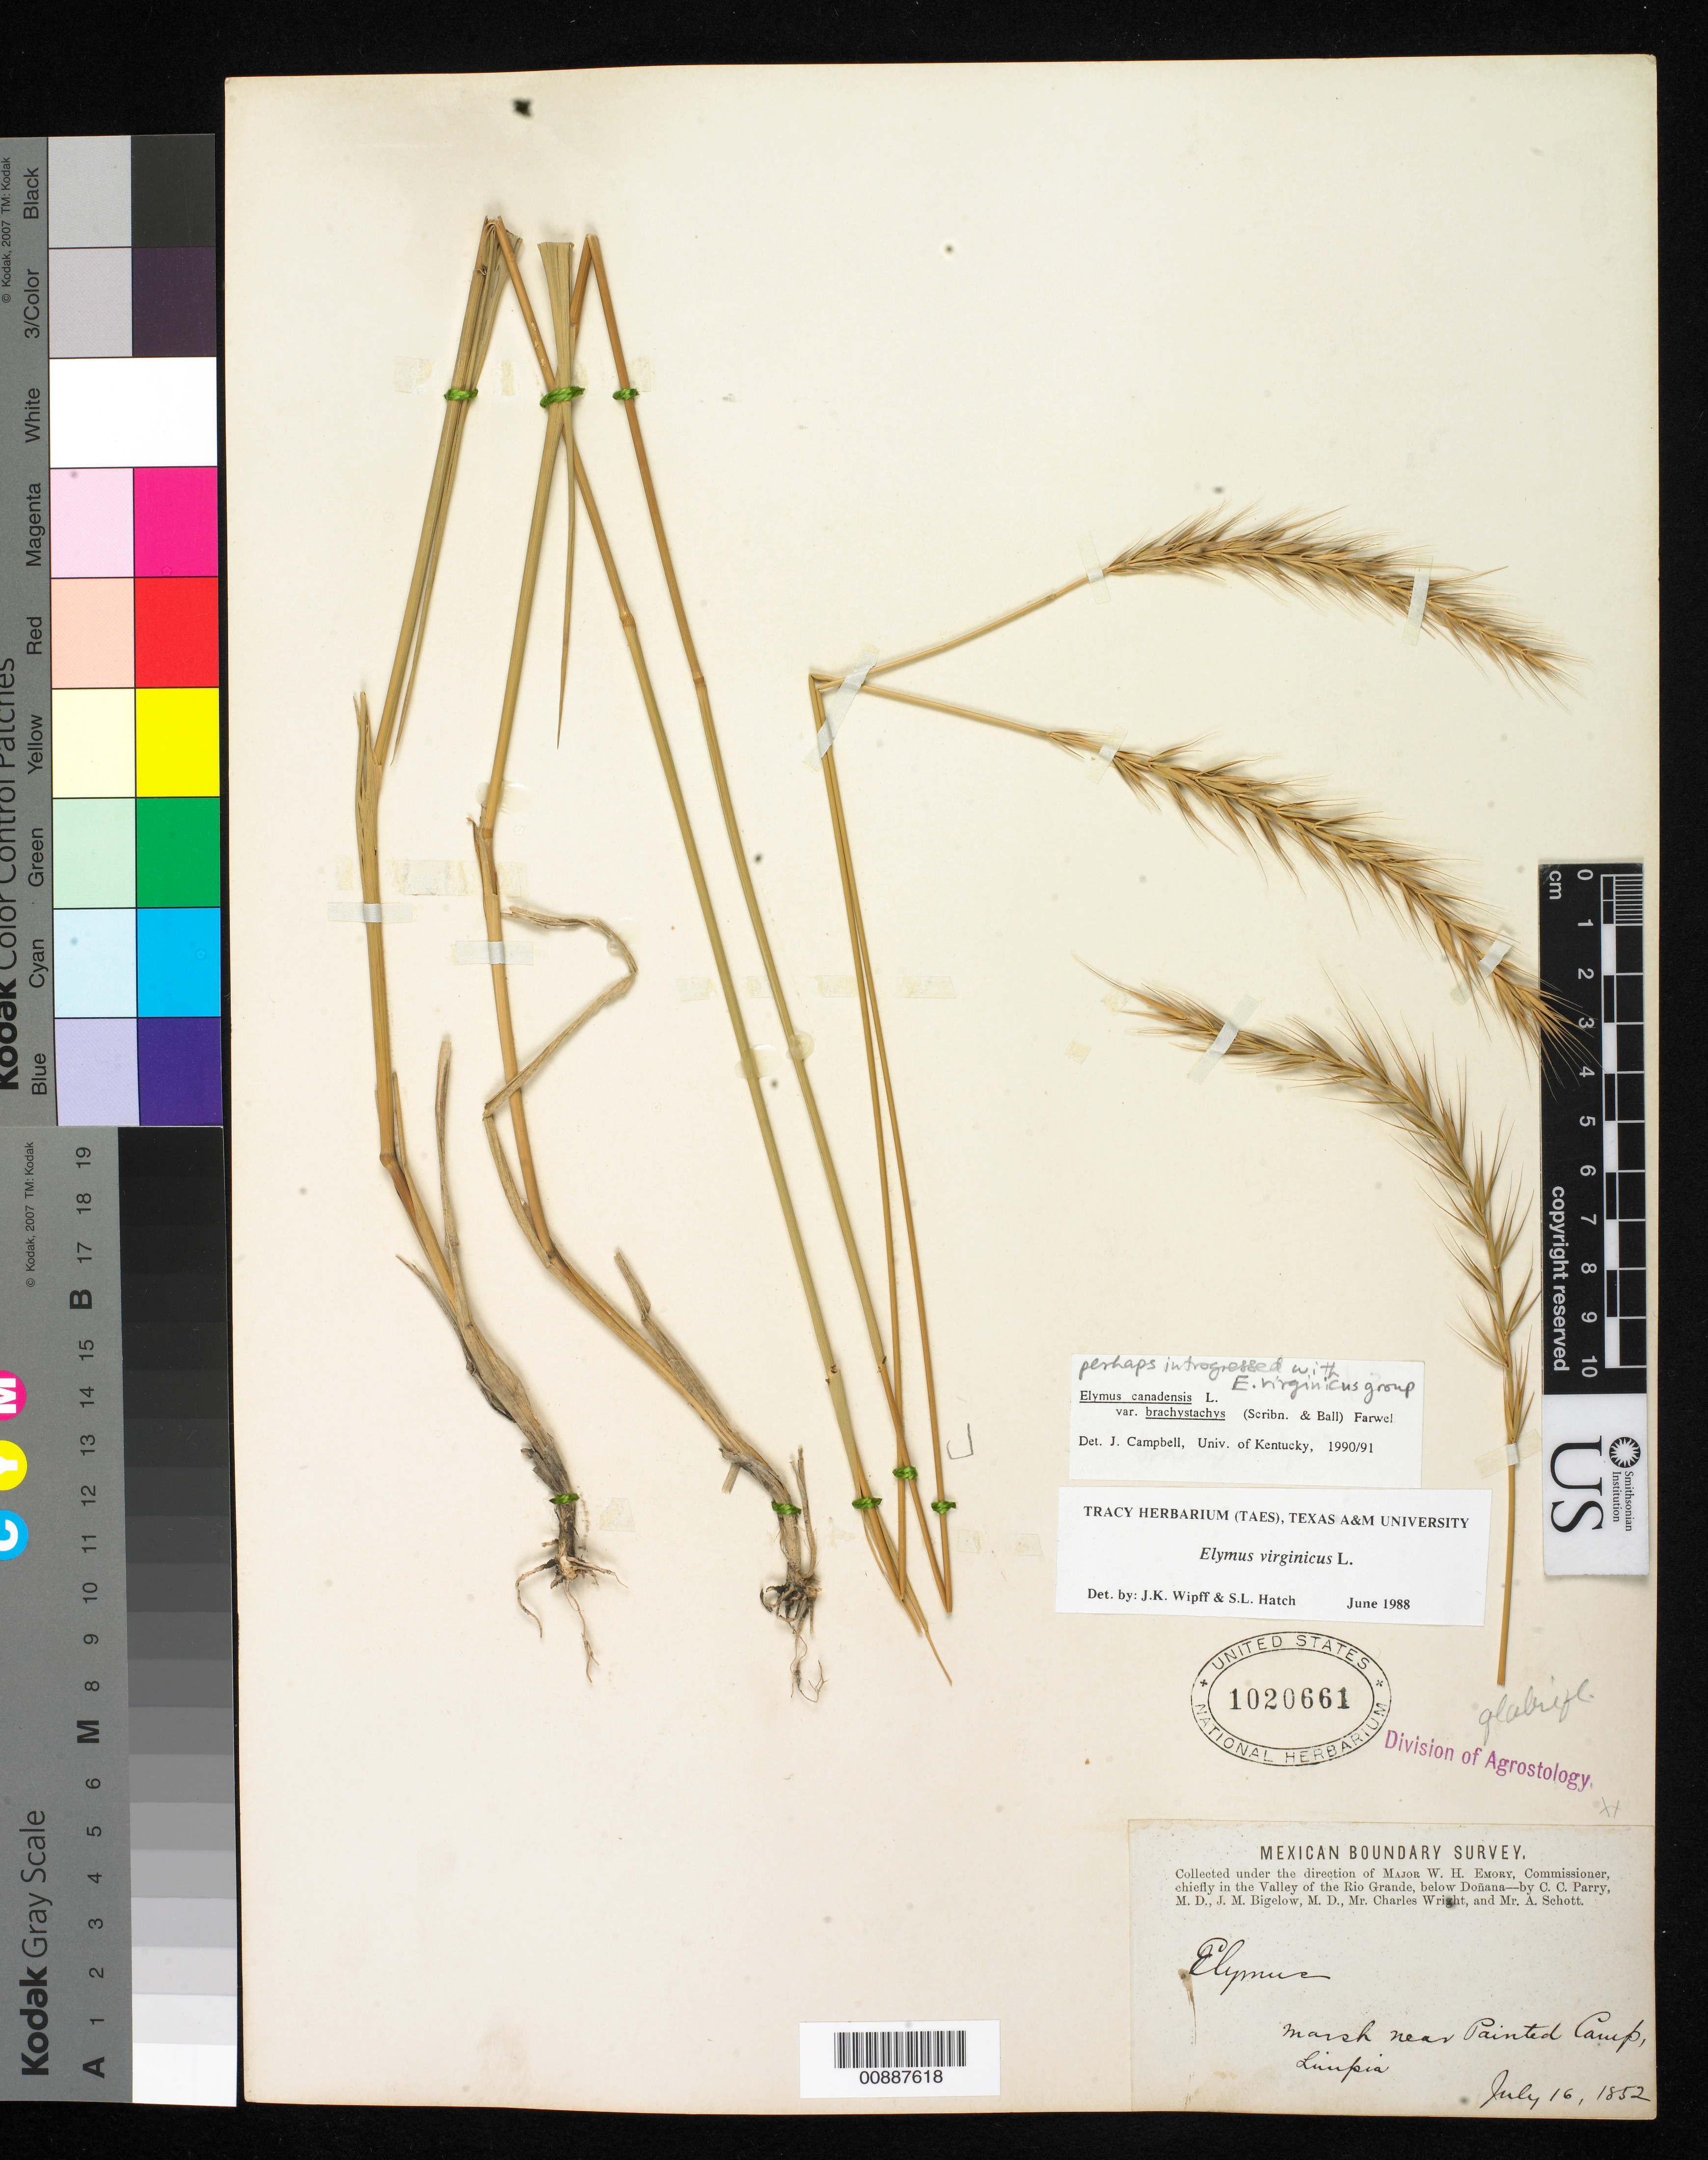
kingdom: Plantae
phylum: Tracheophyta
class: Liliopsida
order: Poales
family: Poaceae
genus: Elymus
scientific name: Elymus canadensis var. brachystachys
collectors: C. C. Parry, J. M. Bigelow, C. Wright & A. C. V. Schott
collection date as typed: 16 Jul 1852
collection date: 1852-07-16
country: United States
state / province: Texas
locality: Near Painted Camp, Limpia, Texas.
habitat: Marsh.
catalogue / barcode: US 1020661